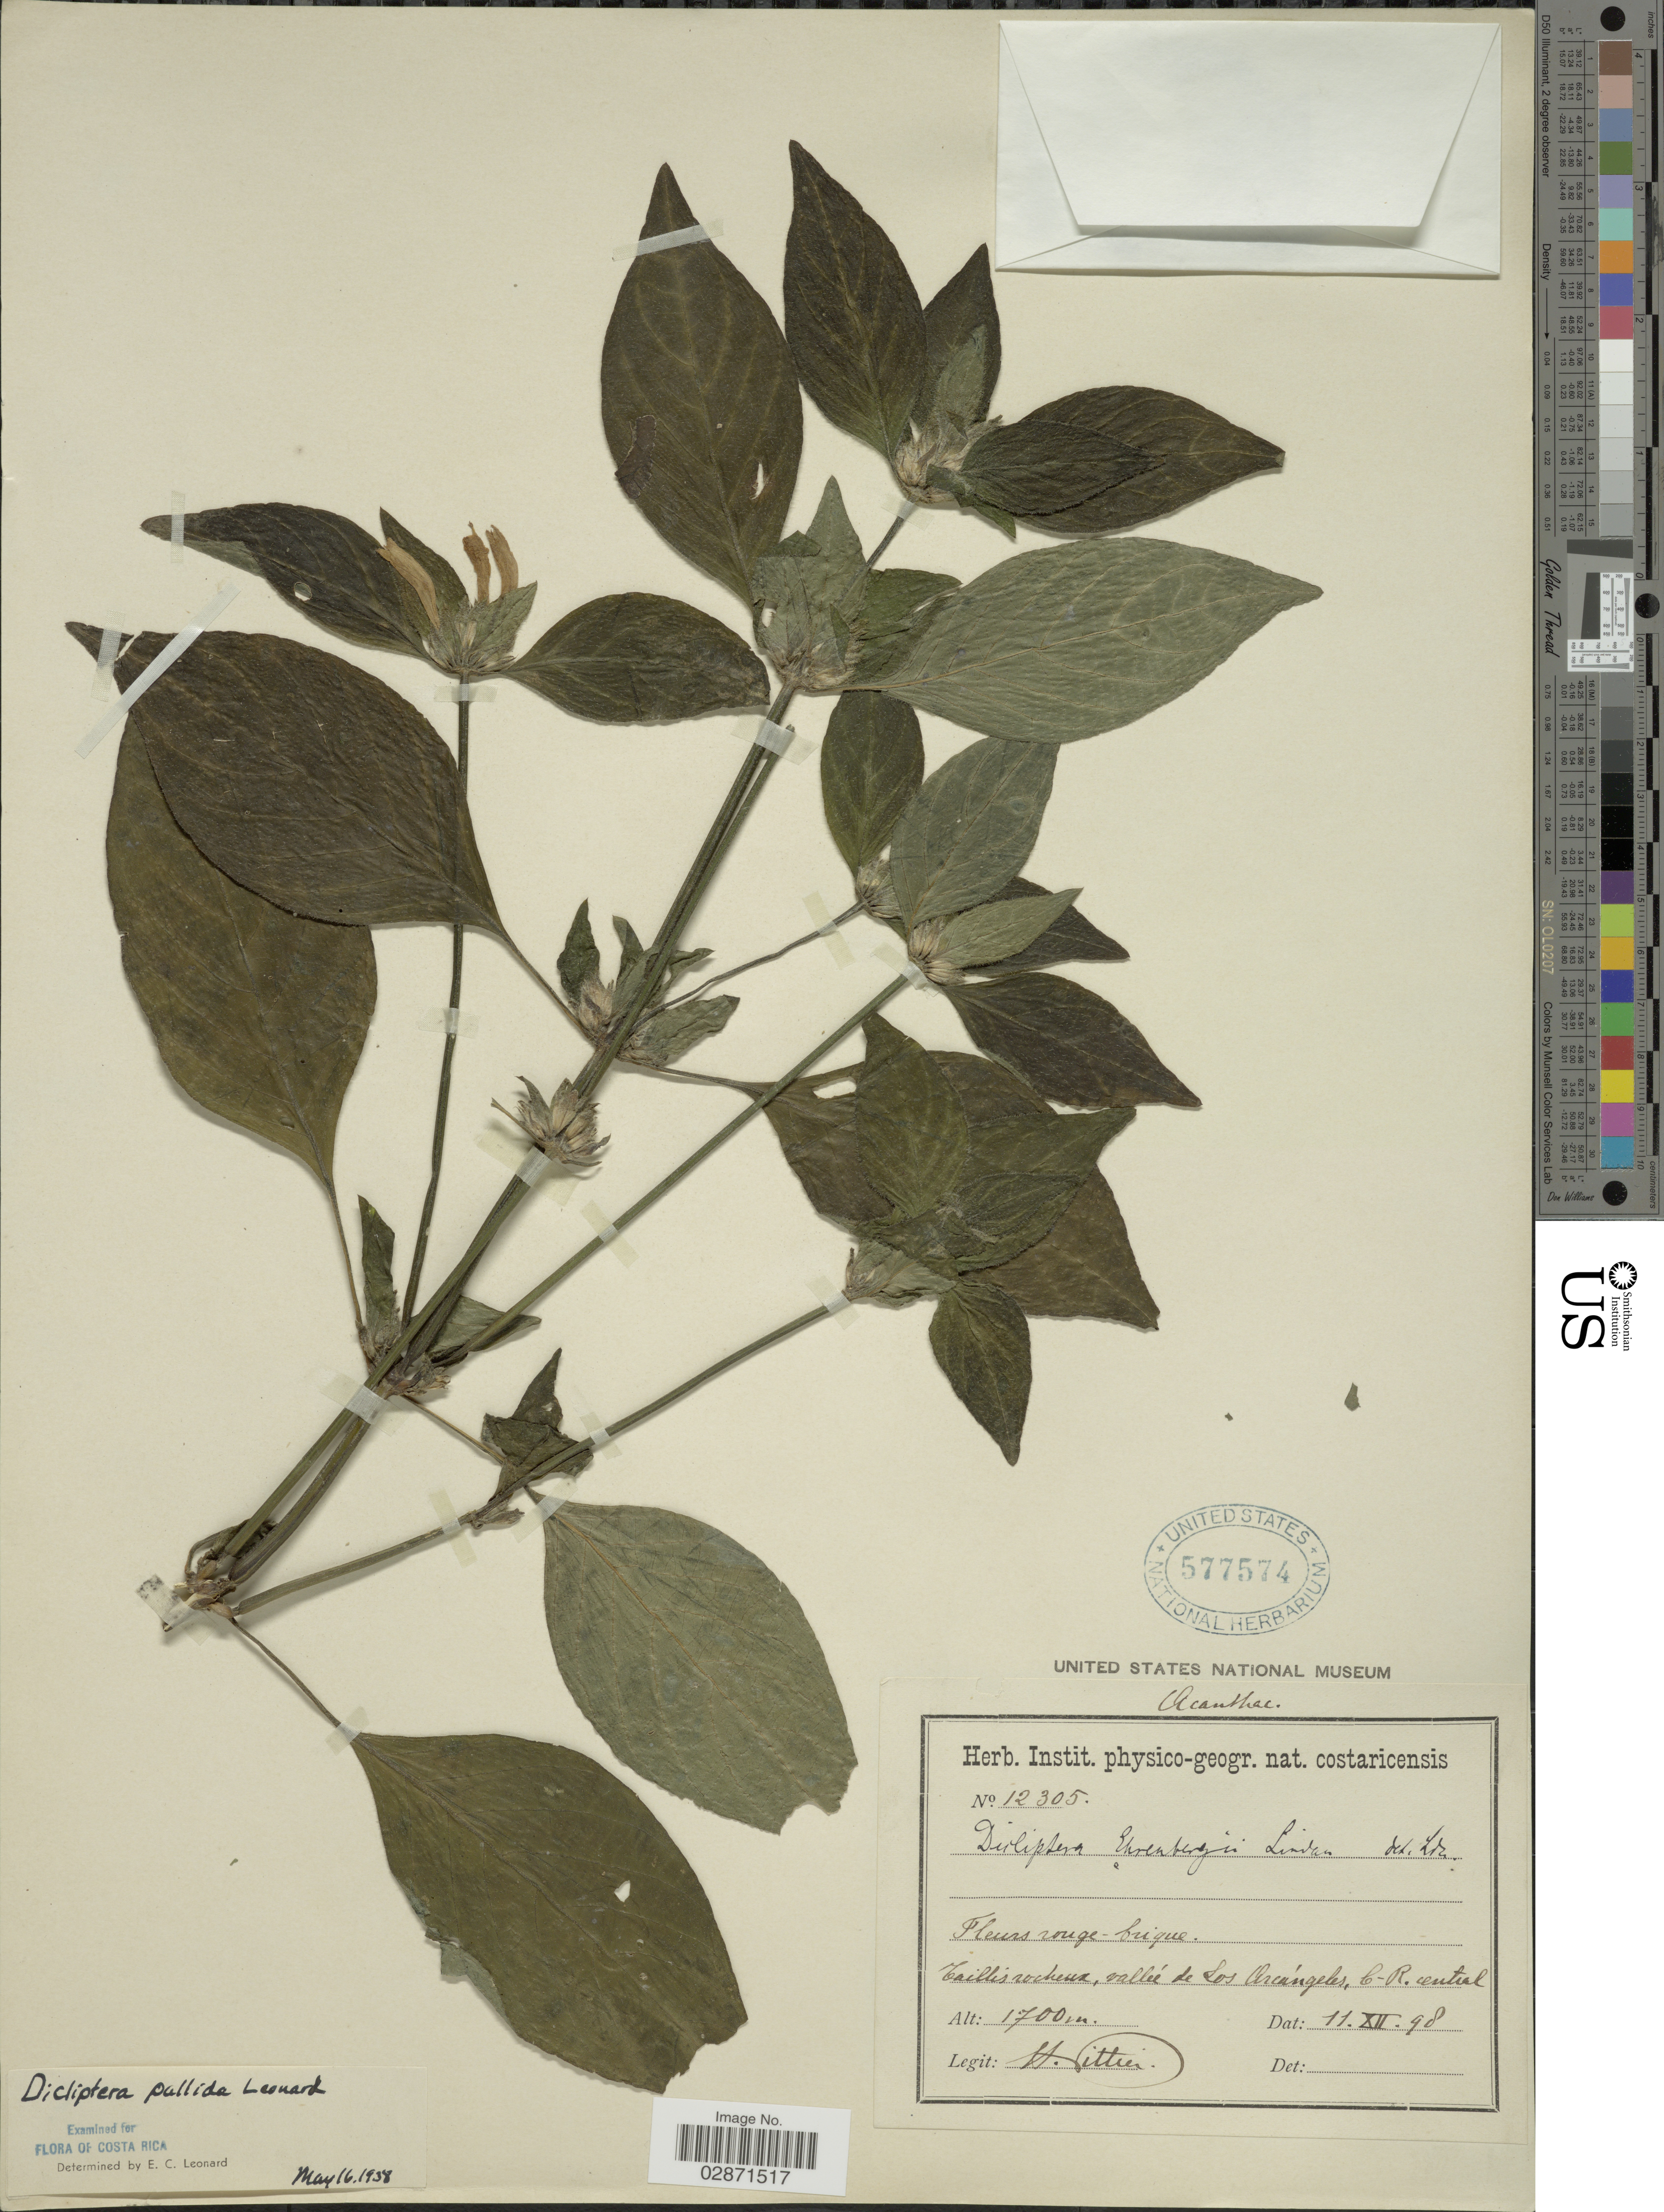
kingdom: Plantae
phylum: Tracheophyta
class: Magnoliopsida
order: Lamiales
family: Acanthaceae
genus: Dicliptera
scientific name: Dicliptera pallida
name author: Leonard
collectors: H. F. Pittier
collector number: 12305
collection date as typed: Transcribed d/m/y: 11/12/98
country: Costa Rica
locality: Caillis rocheux, vallée de low Arcángeles, C-R. Central.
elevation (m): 1700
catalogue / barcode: US 577574